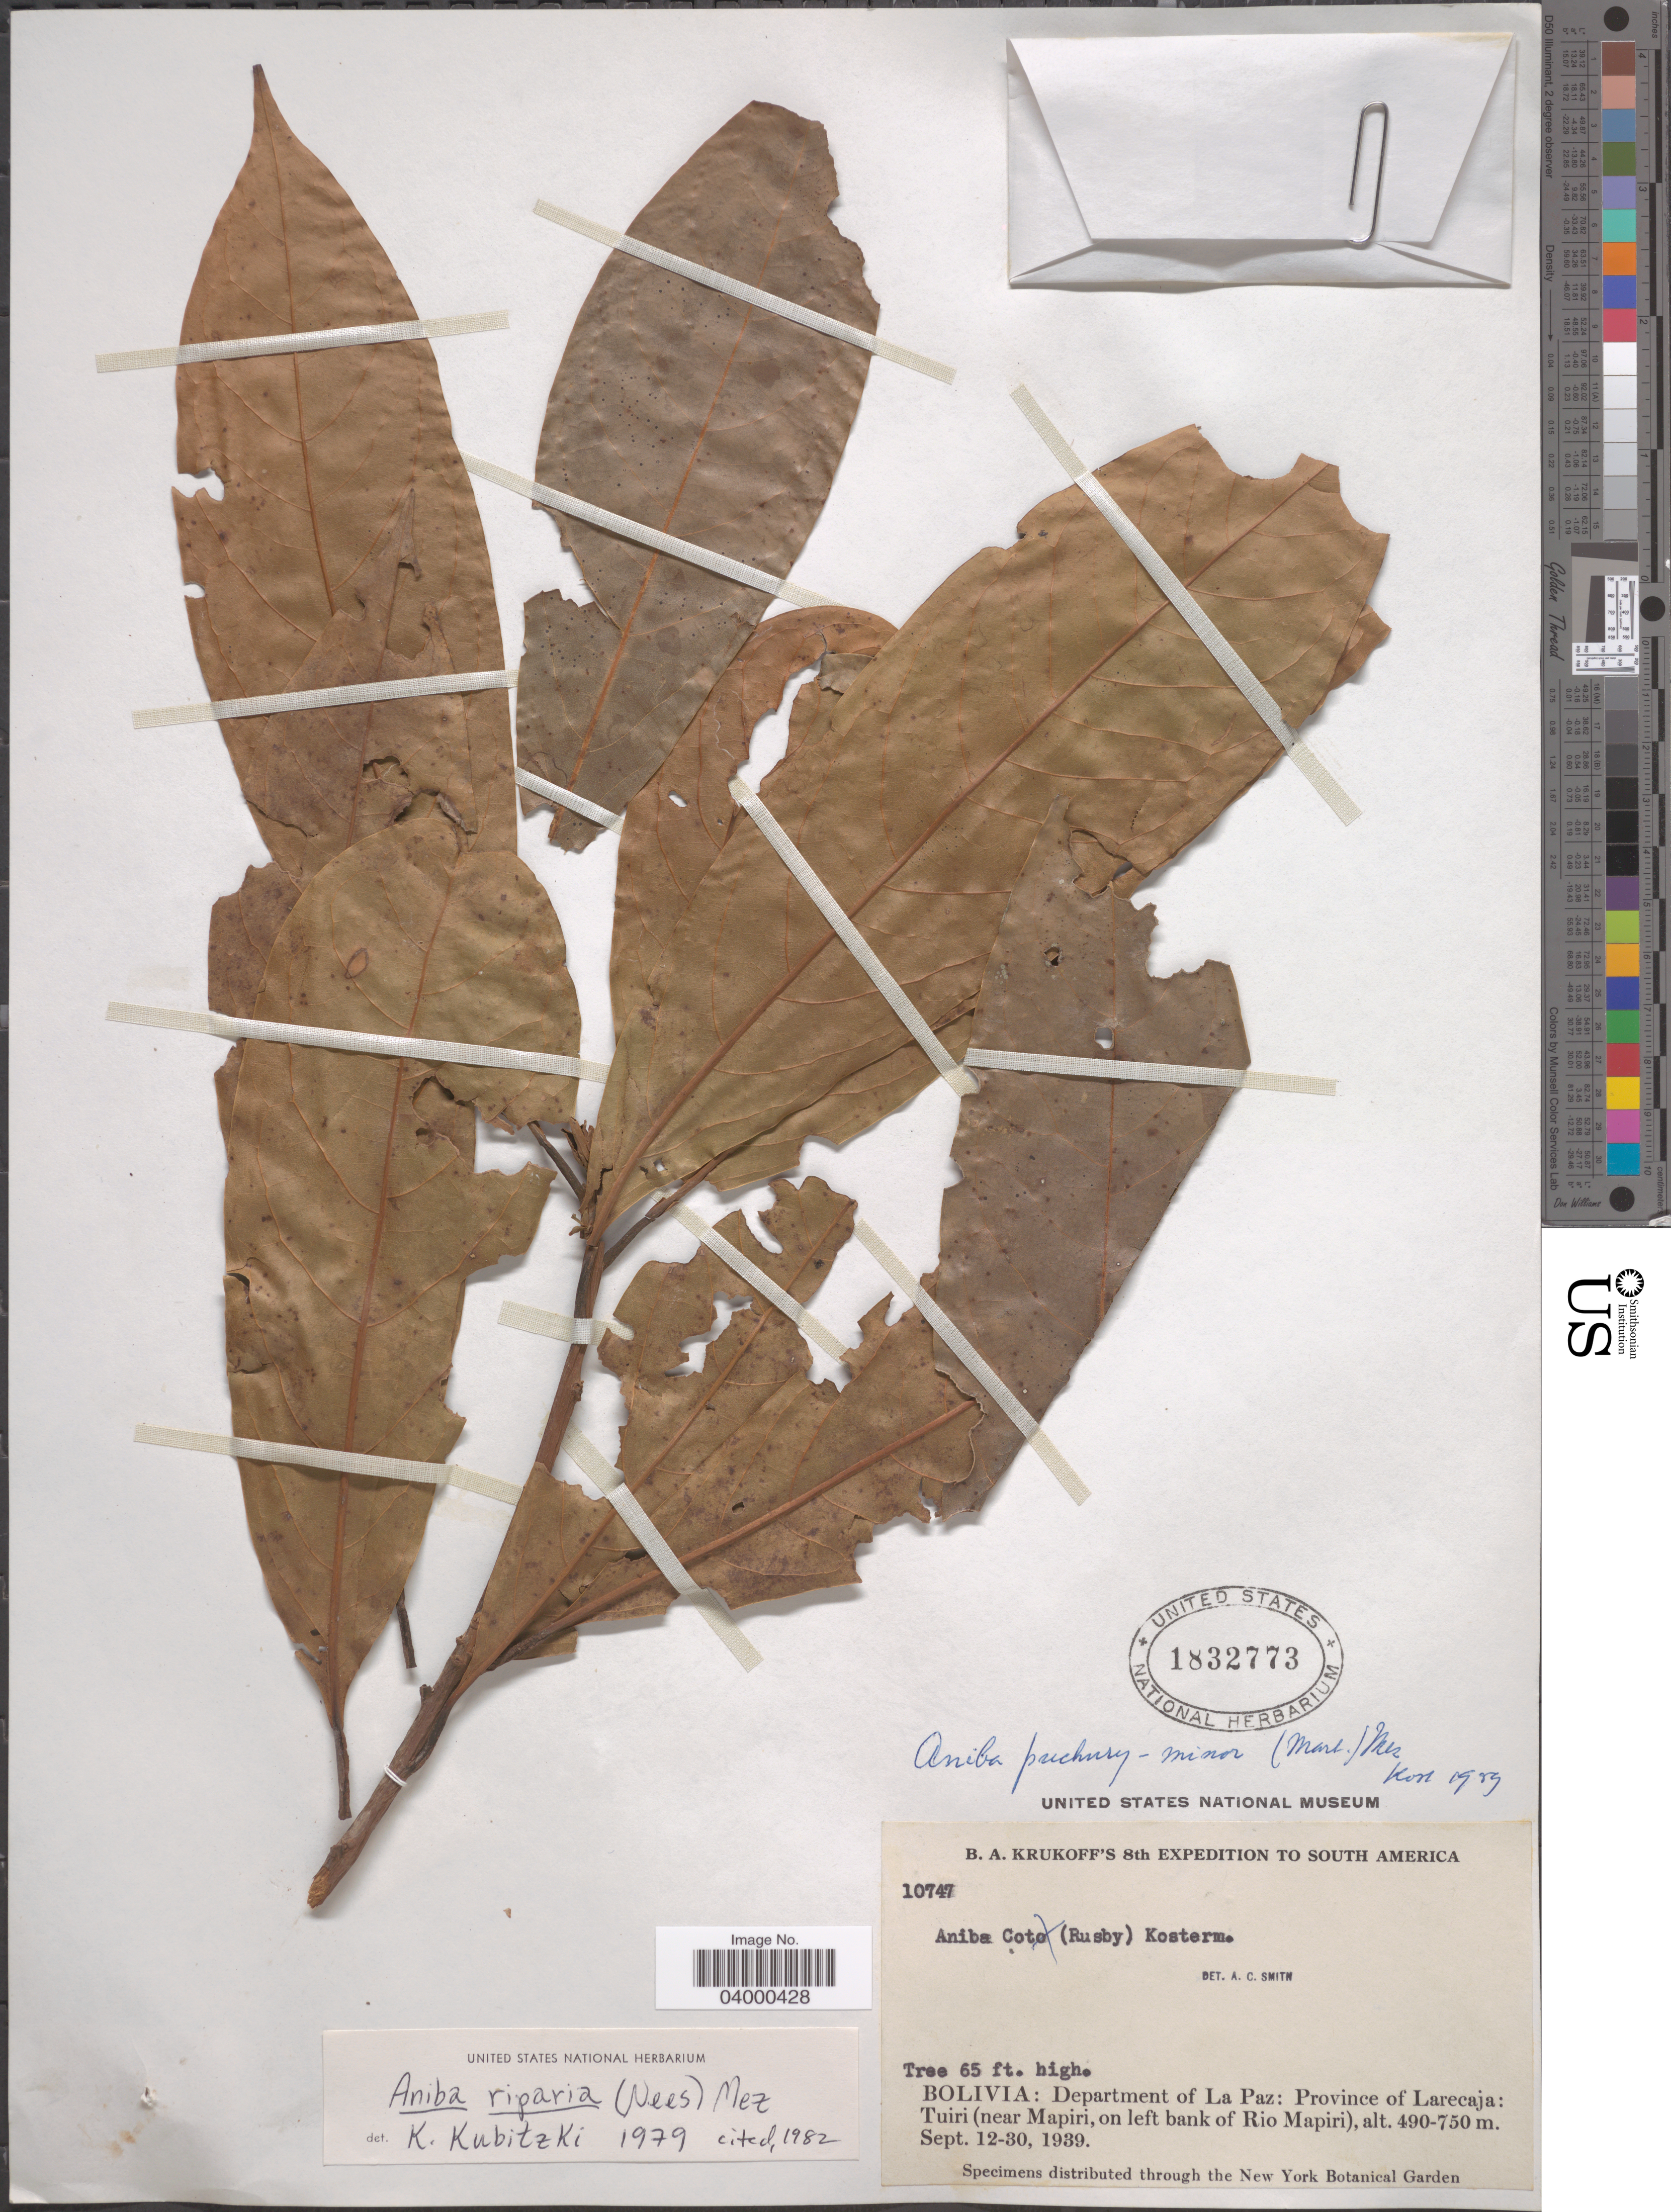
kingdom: Plantae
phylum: Tracheophyta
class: Magnoliopsida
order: Laurales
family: Lauraceae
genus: Aniba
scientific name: Aniba riparia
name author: (Nees) Mez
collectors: B. A. Krukoff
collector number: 10747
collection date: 1939-09-12/1939-09-30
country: Bolivia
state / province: La Paz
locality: Department of La Paz: Province of Larecaja: Tuiri (near Mapiri, on left bank of Rio Mapiri).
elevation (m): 490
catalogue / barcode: US 1832773